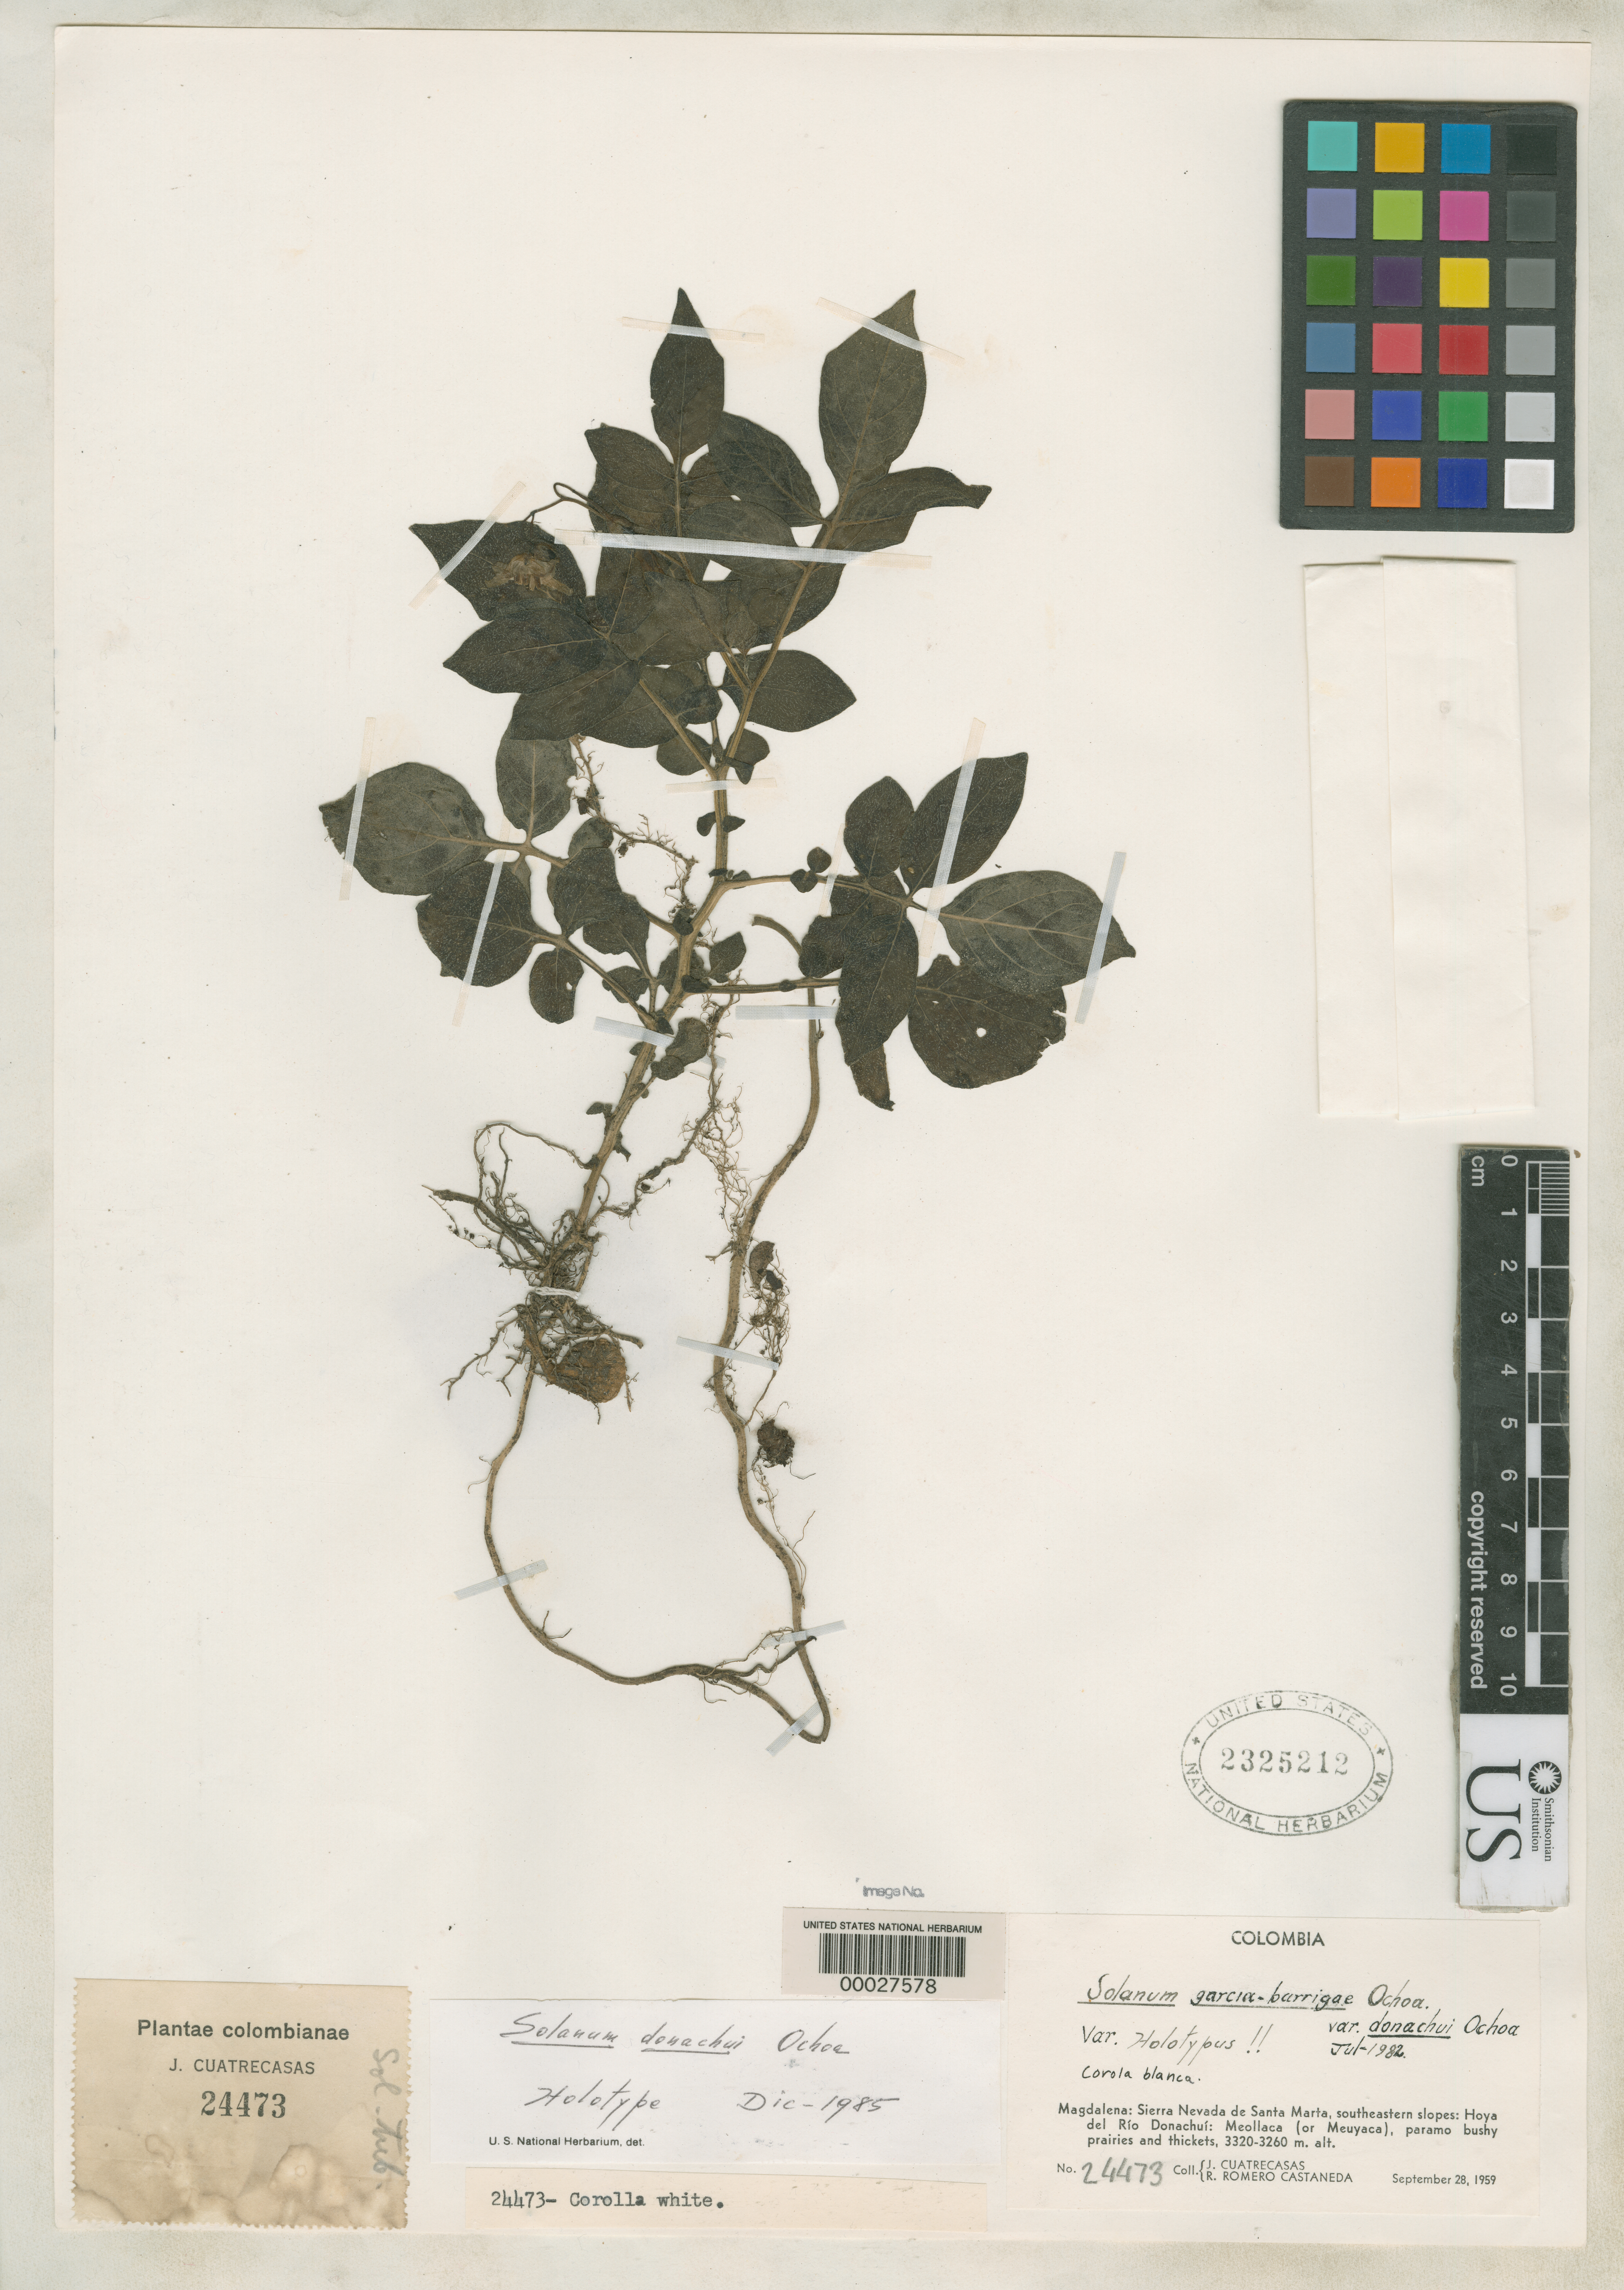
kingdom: Plantae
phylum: Tracheophyta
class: Magnoliopsida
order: Solanales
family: Solanaceae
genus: Solanum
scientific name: Solanum garcia-barrigae var. donachui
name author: Ochoa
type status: Holotype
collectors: J. Cuatrecasas & R. Romero Castañeda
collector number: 24473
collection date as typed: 28 Sep 1959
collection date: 1959-09-28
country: Colombia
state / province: Magdalena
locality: Sierra Nevada de Santa Marta, Hoya del Rio Donachui.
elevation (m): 3260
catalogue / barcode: US 2325212